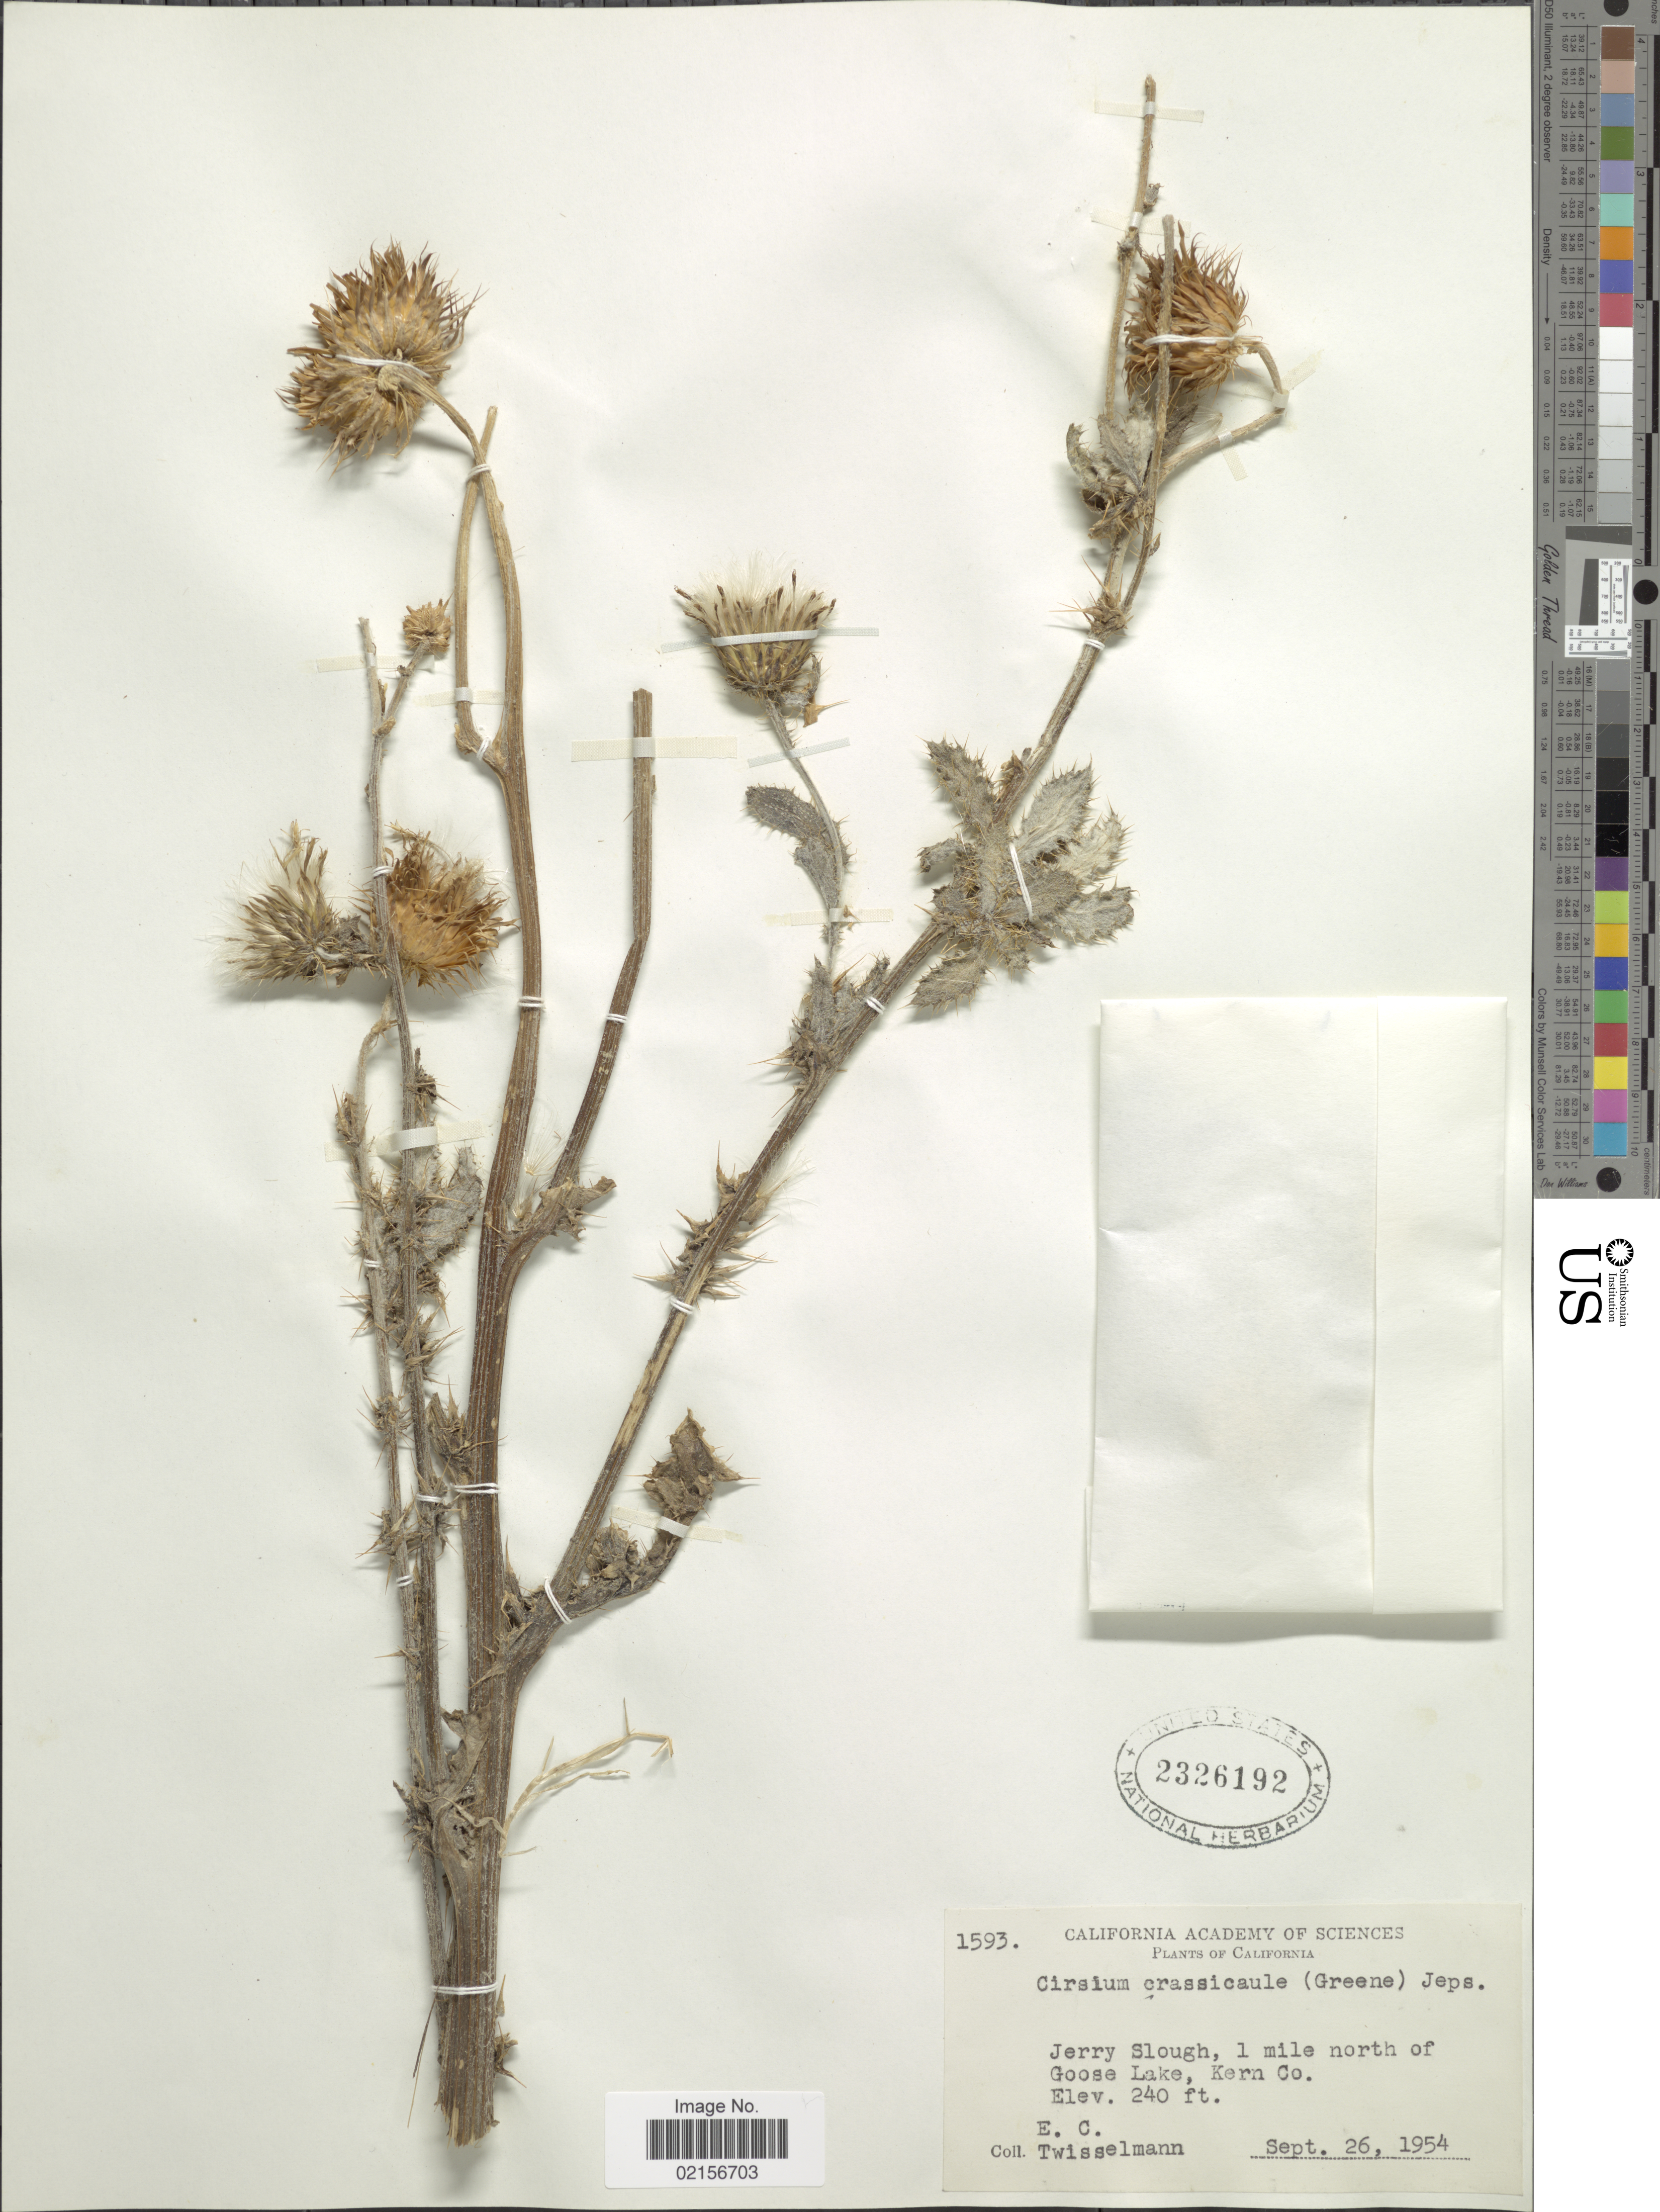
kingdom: Plantae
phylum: Tracheophyta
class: Magnoliopsida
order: Asterales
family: Asteraceae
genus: Cirsium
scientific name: Cirsium crassicaule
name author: (Greene) Boiss.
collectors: E. Twisselmann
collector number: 1593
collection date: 1954-09-26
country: United States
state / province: California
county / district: Kern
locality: Jerry Slough, 1 mile north of Goose Lake, Kern Co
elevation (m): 73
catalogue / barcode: US 2326192